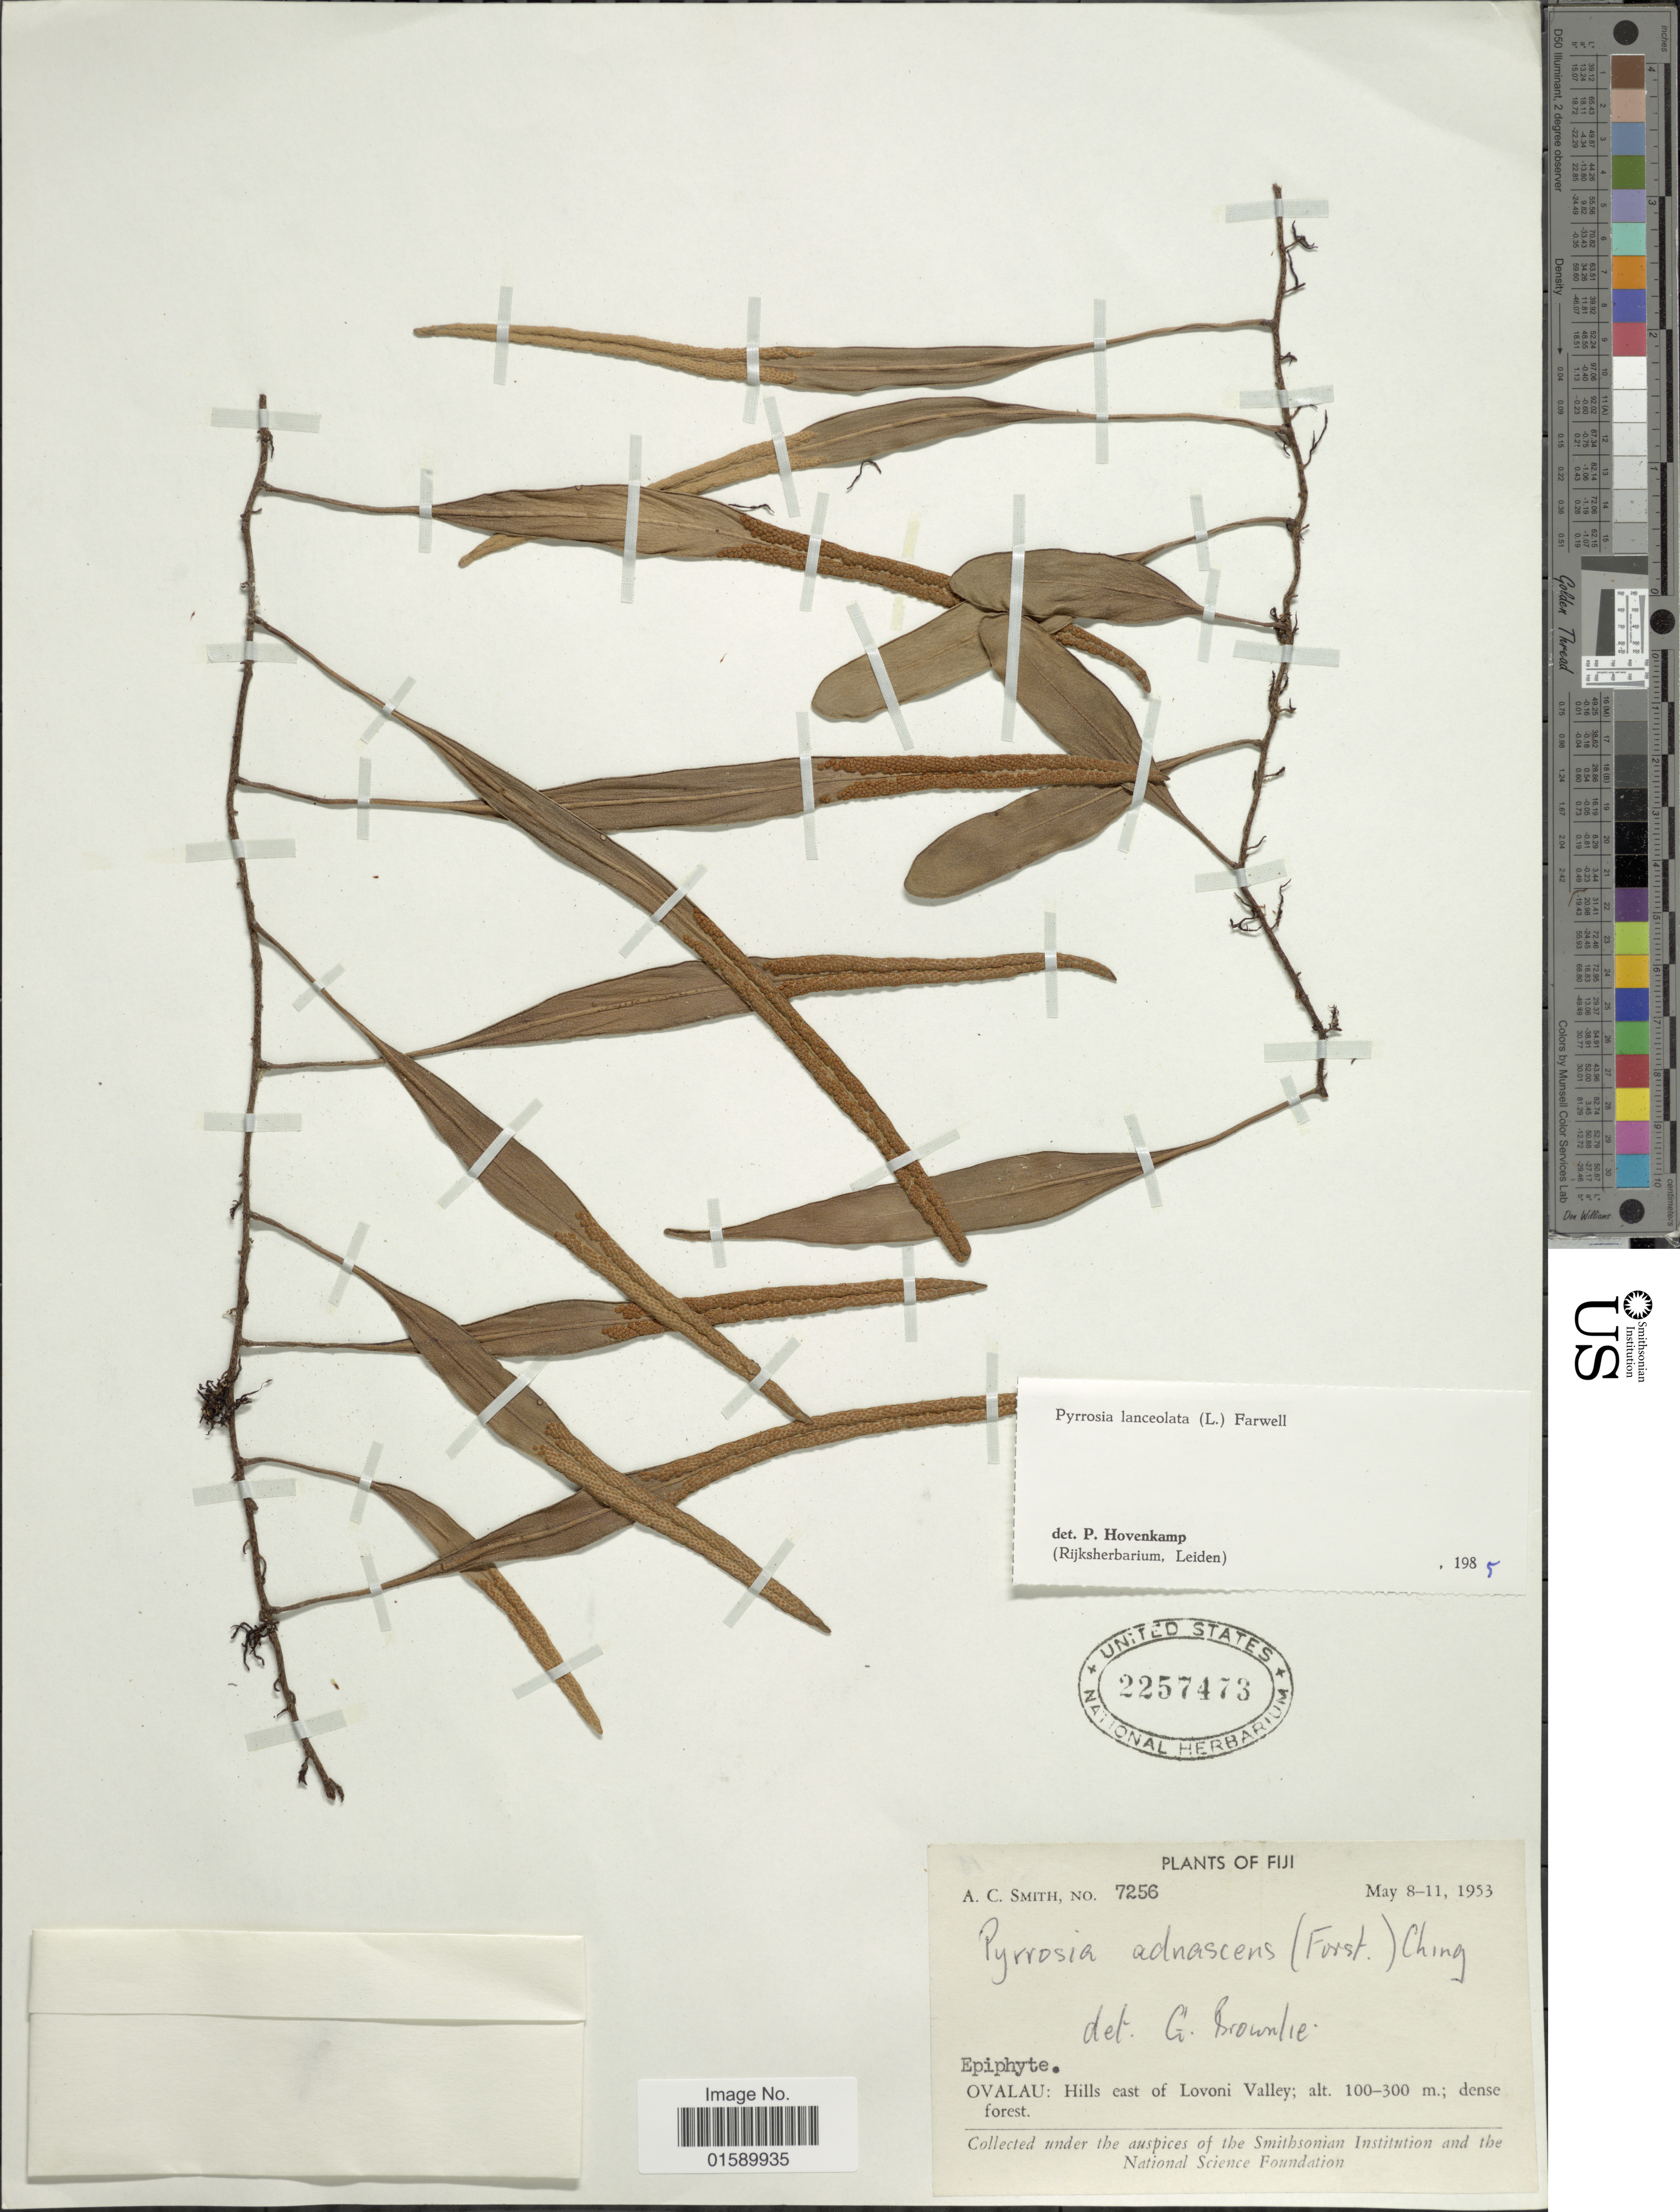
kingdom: Plantae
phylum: Tracheophyta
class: Polypodiopsida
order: Polypodiales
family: Polypodiaceae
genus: Pyrrosia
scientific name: Pyrrosia lanceolata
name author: (L.) Farw.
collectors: A. C. Smith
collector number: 7256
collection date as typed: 3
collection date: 1953-05-08/1953-05-11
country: Fiji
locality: Fiji, Ovalau: Hills east of Lovoni Valley.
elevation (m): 100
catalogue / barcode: US 2257473